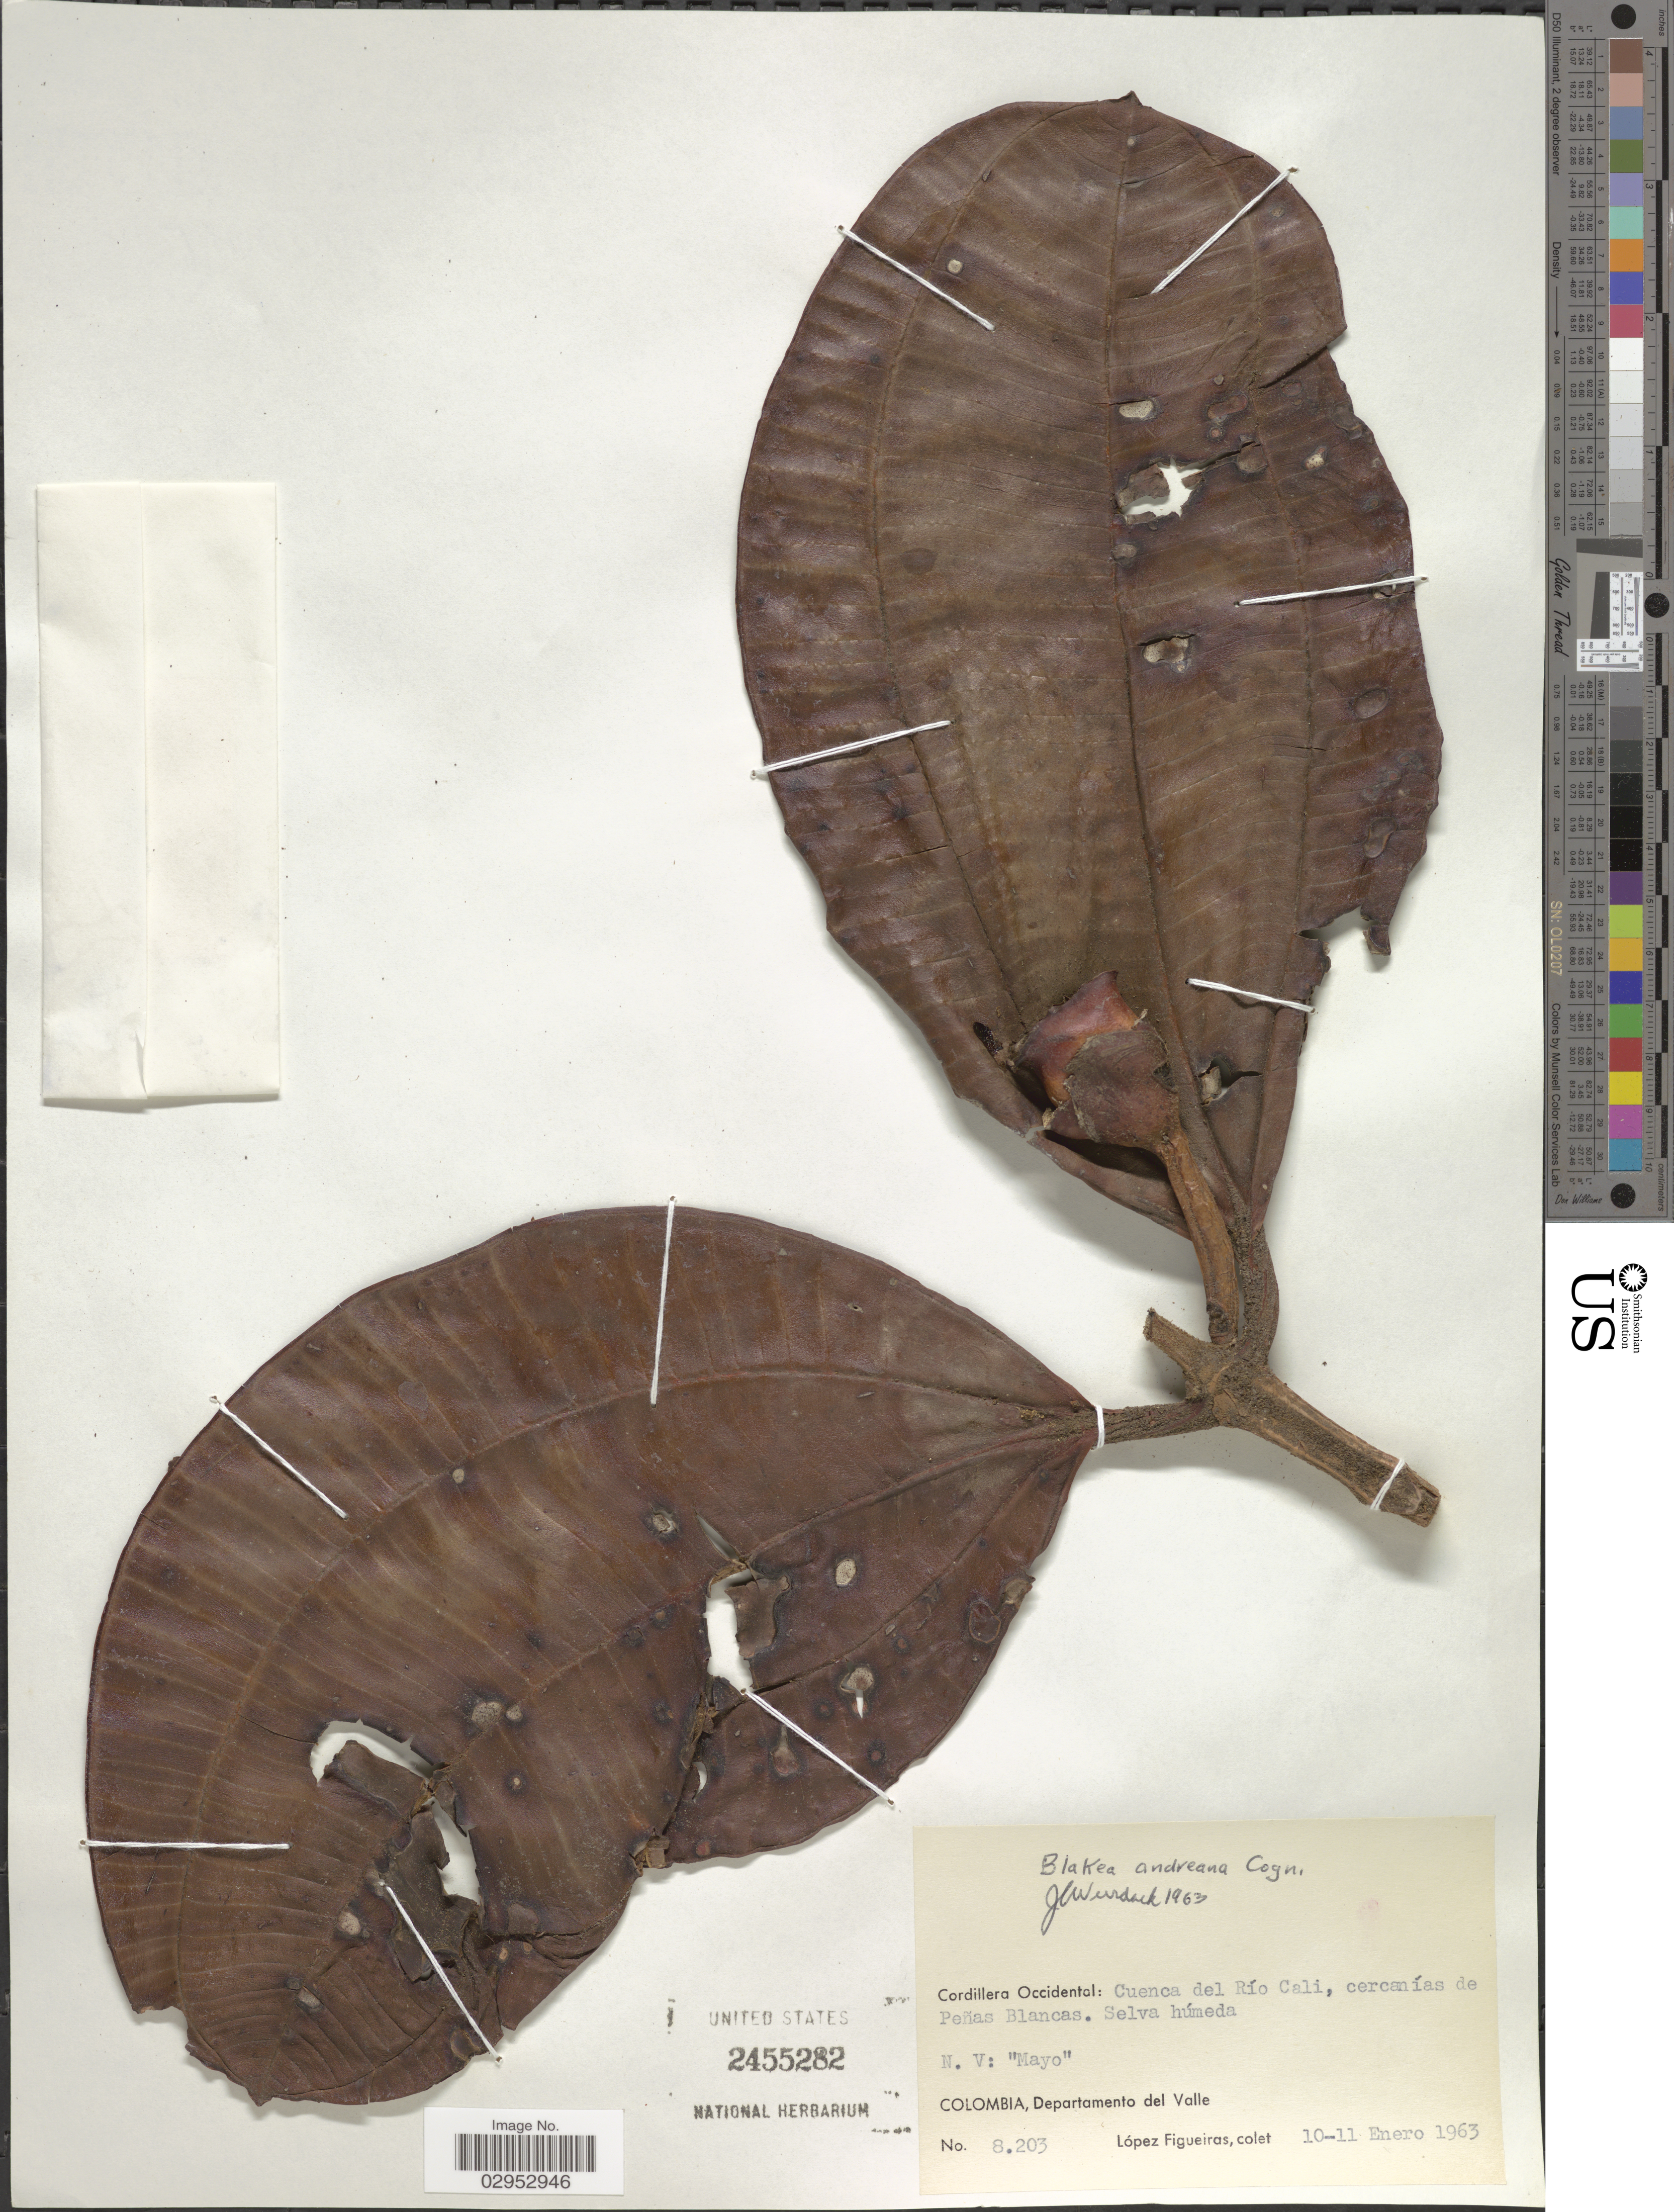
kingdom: Plantae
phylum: Tracheophyta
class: Magnoliopsida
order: Myrtales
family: Melastomataceae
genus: Blakea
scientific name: Blakea andreana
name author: Cogn.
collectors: M. López Figueiras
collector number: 8203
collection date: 1963-01-10/1963-01-11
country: Colombia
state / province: Valle del Cauca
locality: Cordillera Occidental: Cuenca del Río Cali, cercanías de Peñas Blancas. Departamento del Valle.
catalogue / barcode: US 2455282